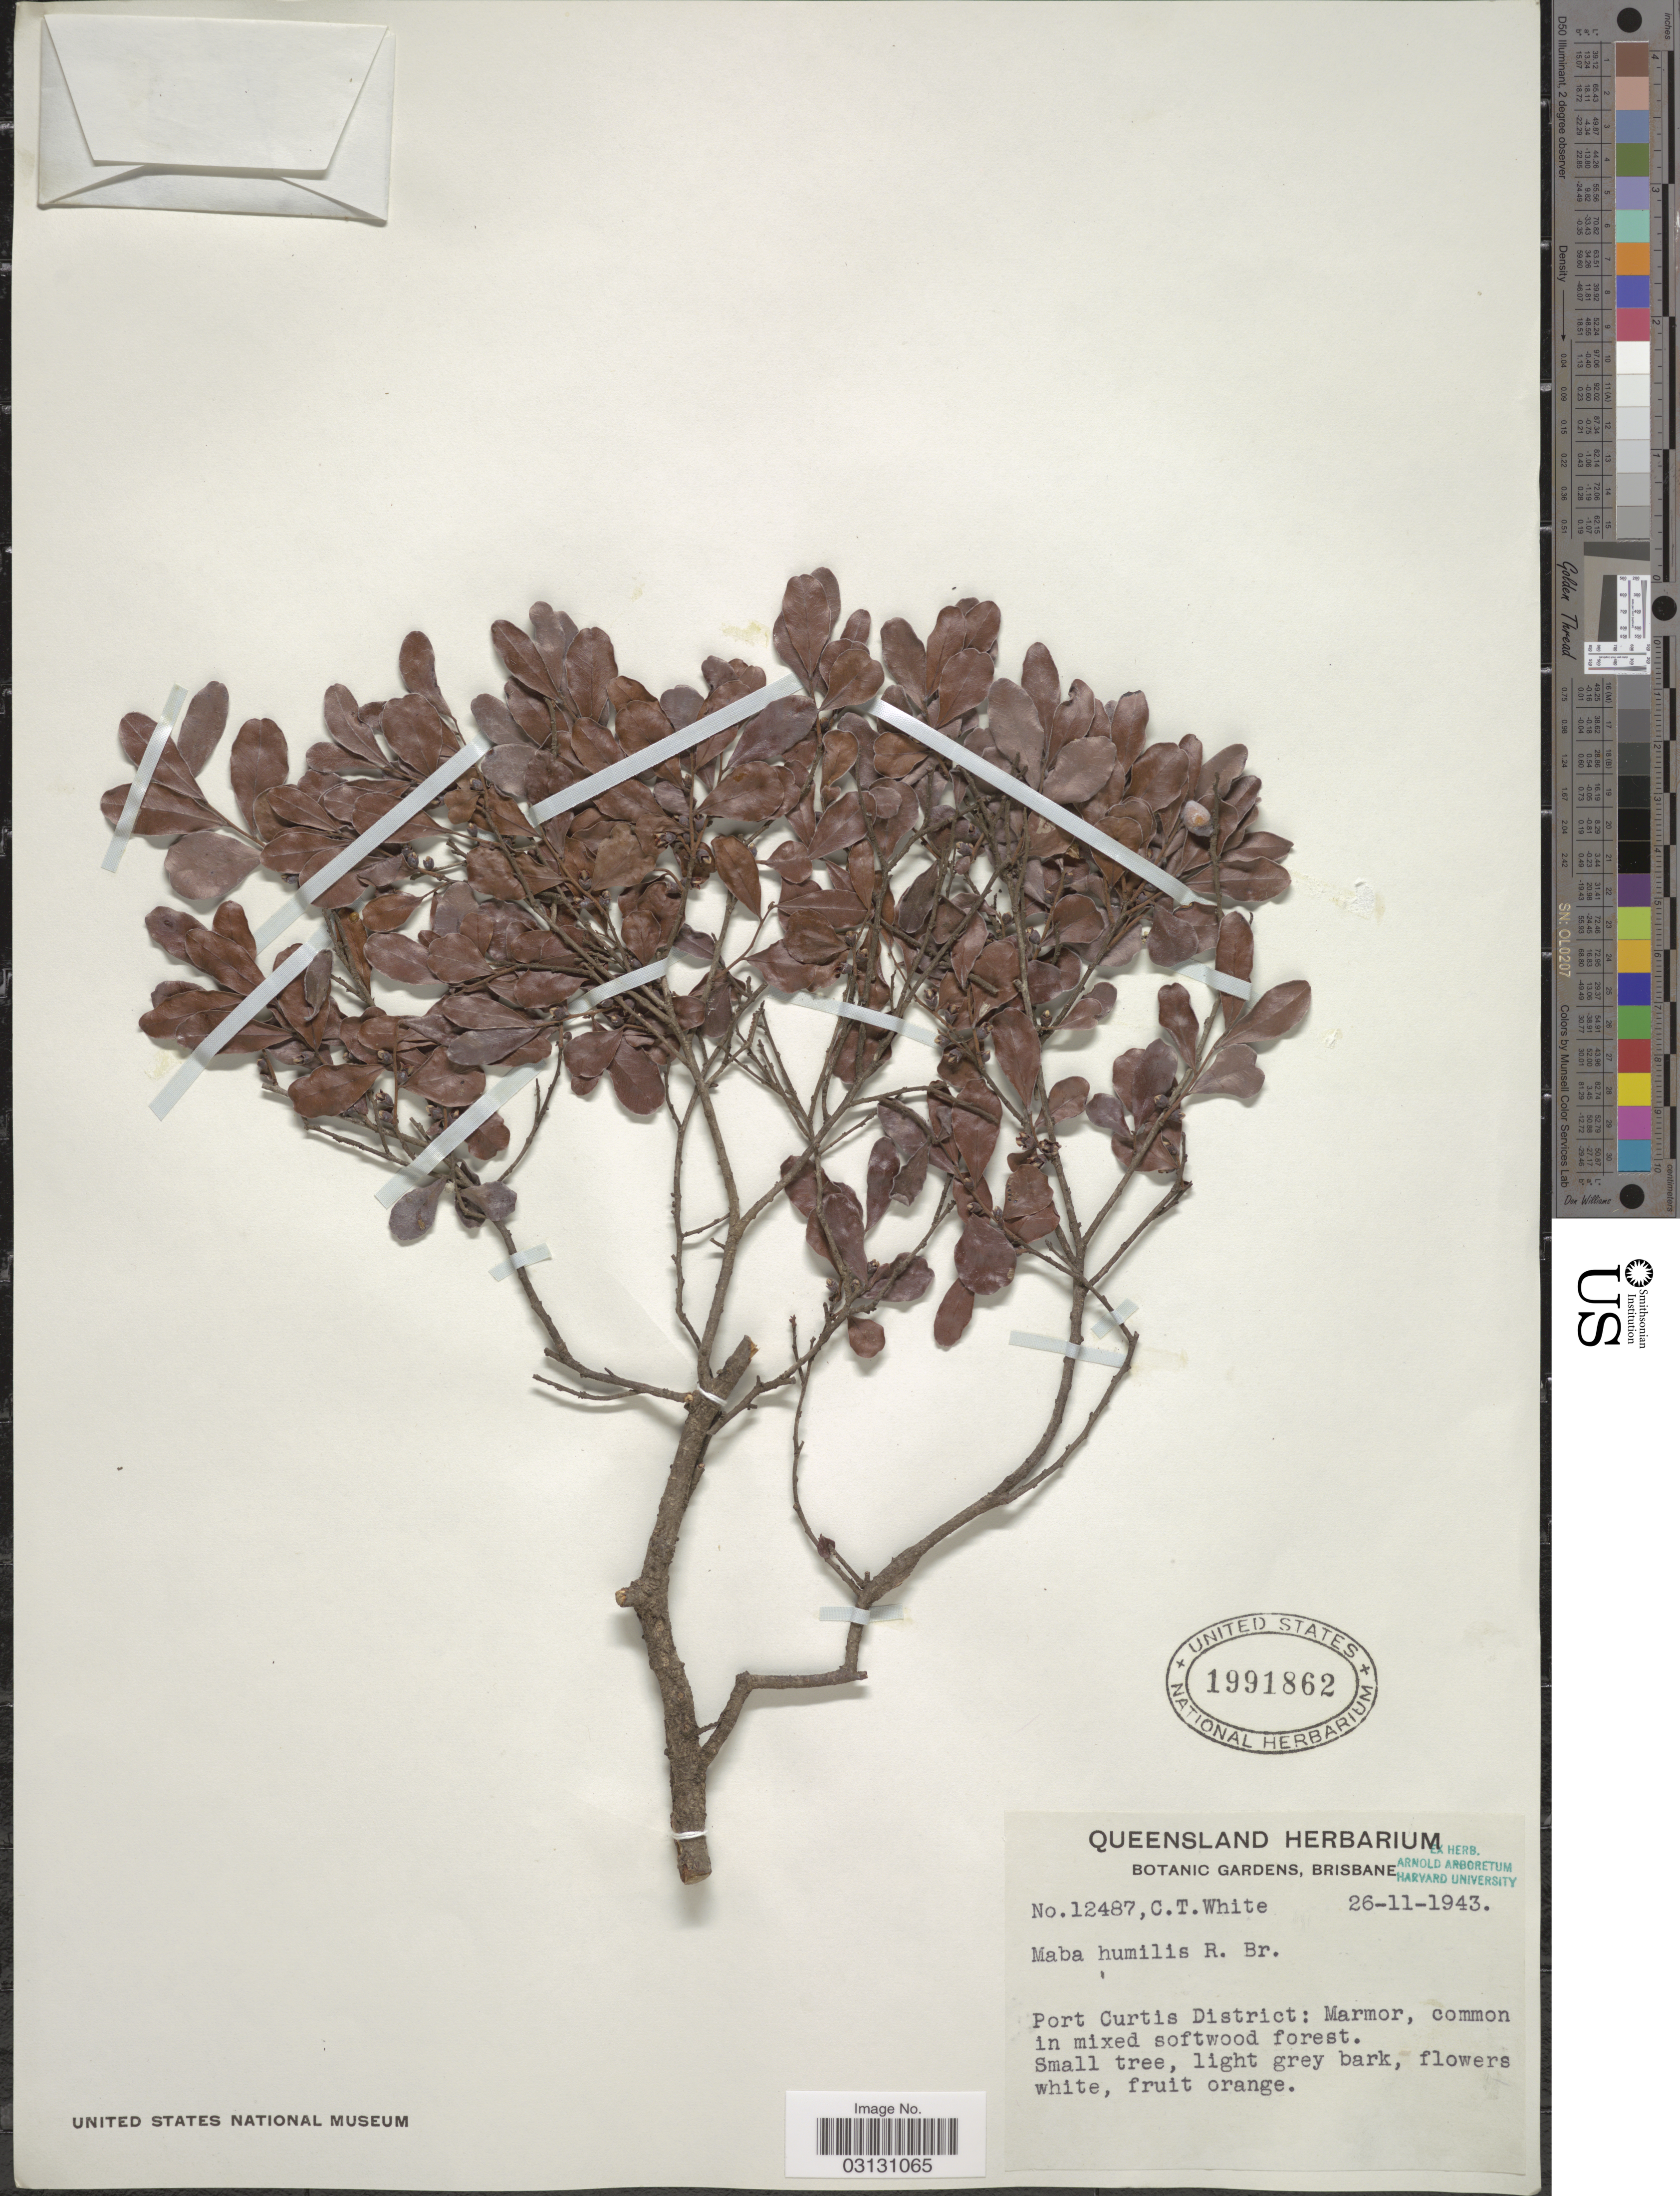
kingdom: Plantae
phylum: Tracheophyta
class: Magnoliopsida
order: Ericales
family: Ebenaceae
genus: Diospyros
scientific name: Diospyros humilis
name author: (R. Br.) F. Muell.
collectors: C. T. White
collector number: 12487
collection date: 1943-11-26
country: Australia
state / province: Queensland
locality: Port Curtis District: Marmor.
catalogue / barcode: US 1991862